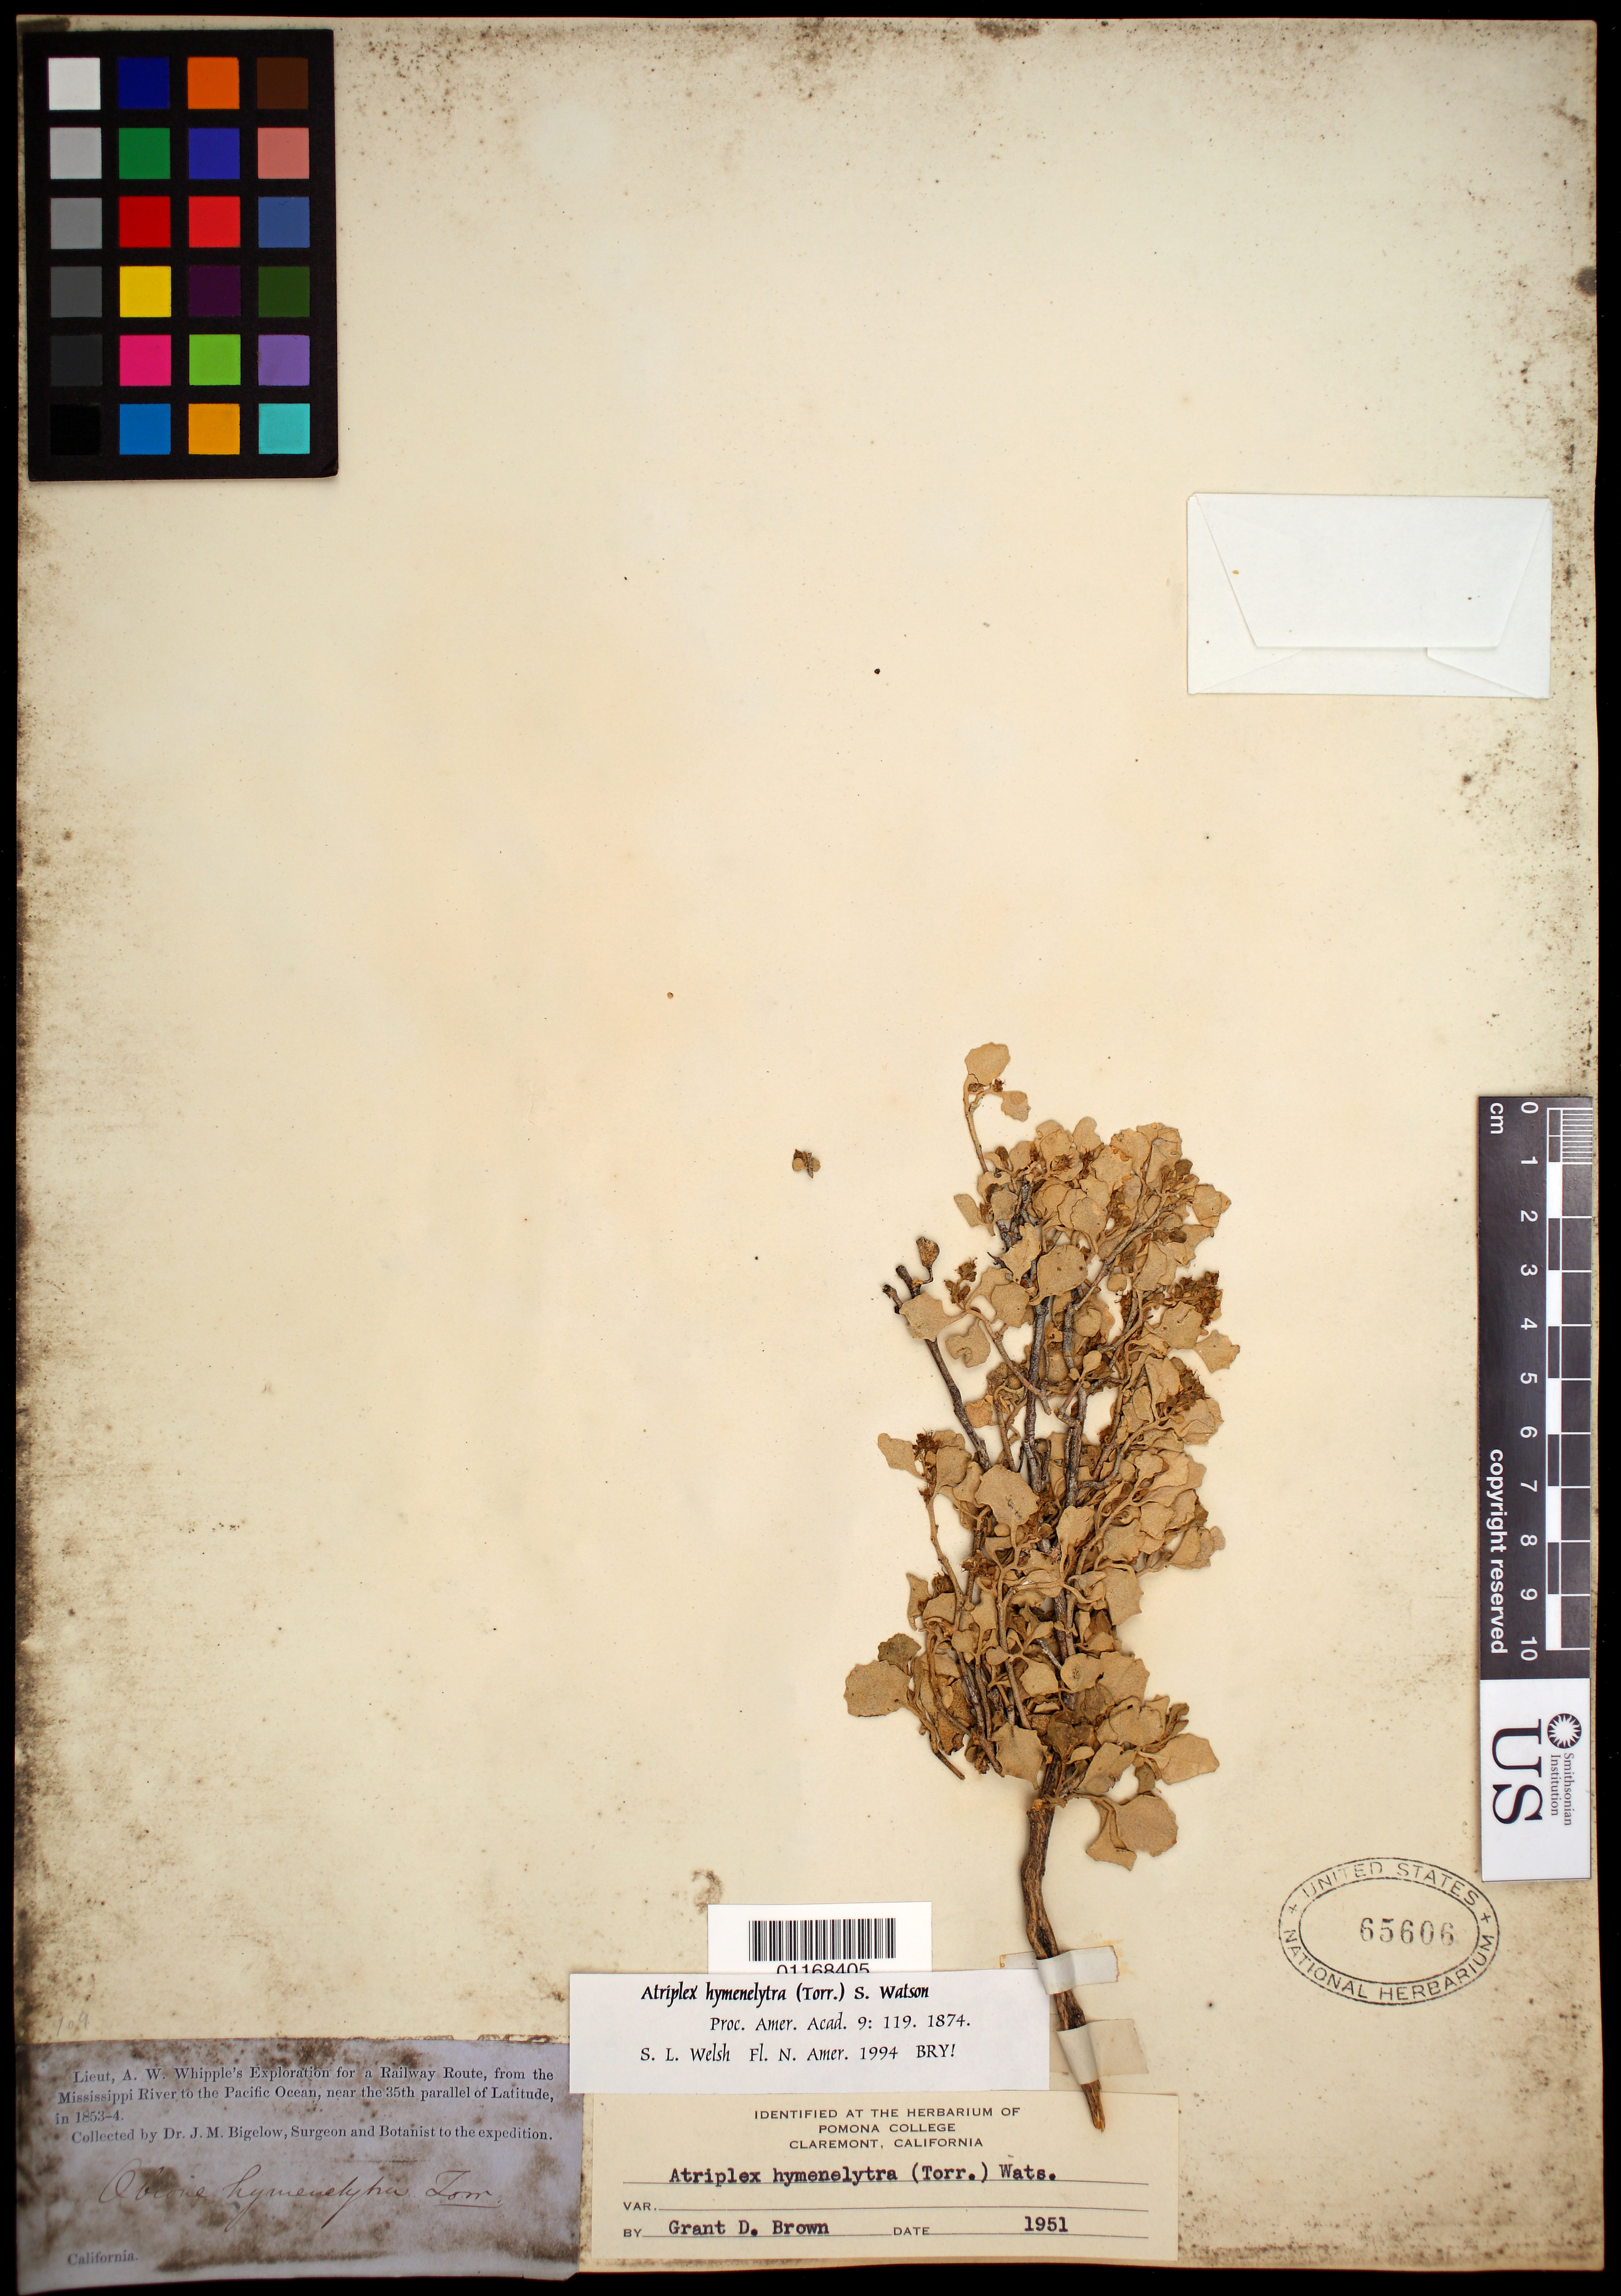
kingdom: Plantae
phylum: Tracheophyta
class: Magnoliopsida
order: Caryophyllales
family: Amaranthaceae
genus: Atriplex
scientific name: Atriplex hymenelytra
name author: (Torr.) S. Watson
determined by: Brown, G. D.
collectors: J. M. Bigelow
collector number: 137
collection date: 1853/1854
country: United States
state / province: California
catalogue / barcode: US 65606